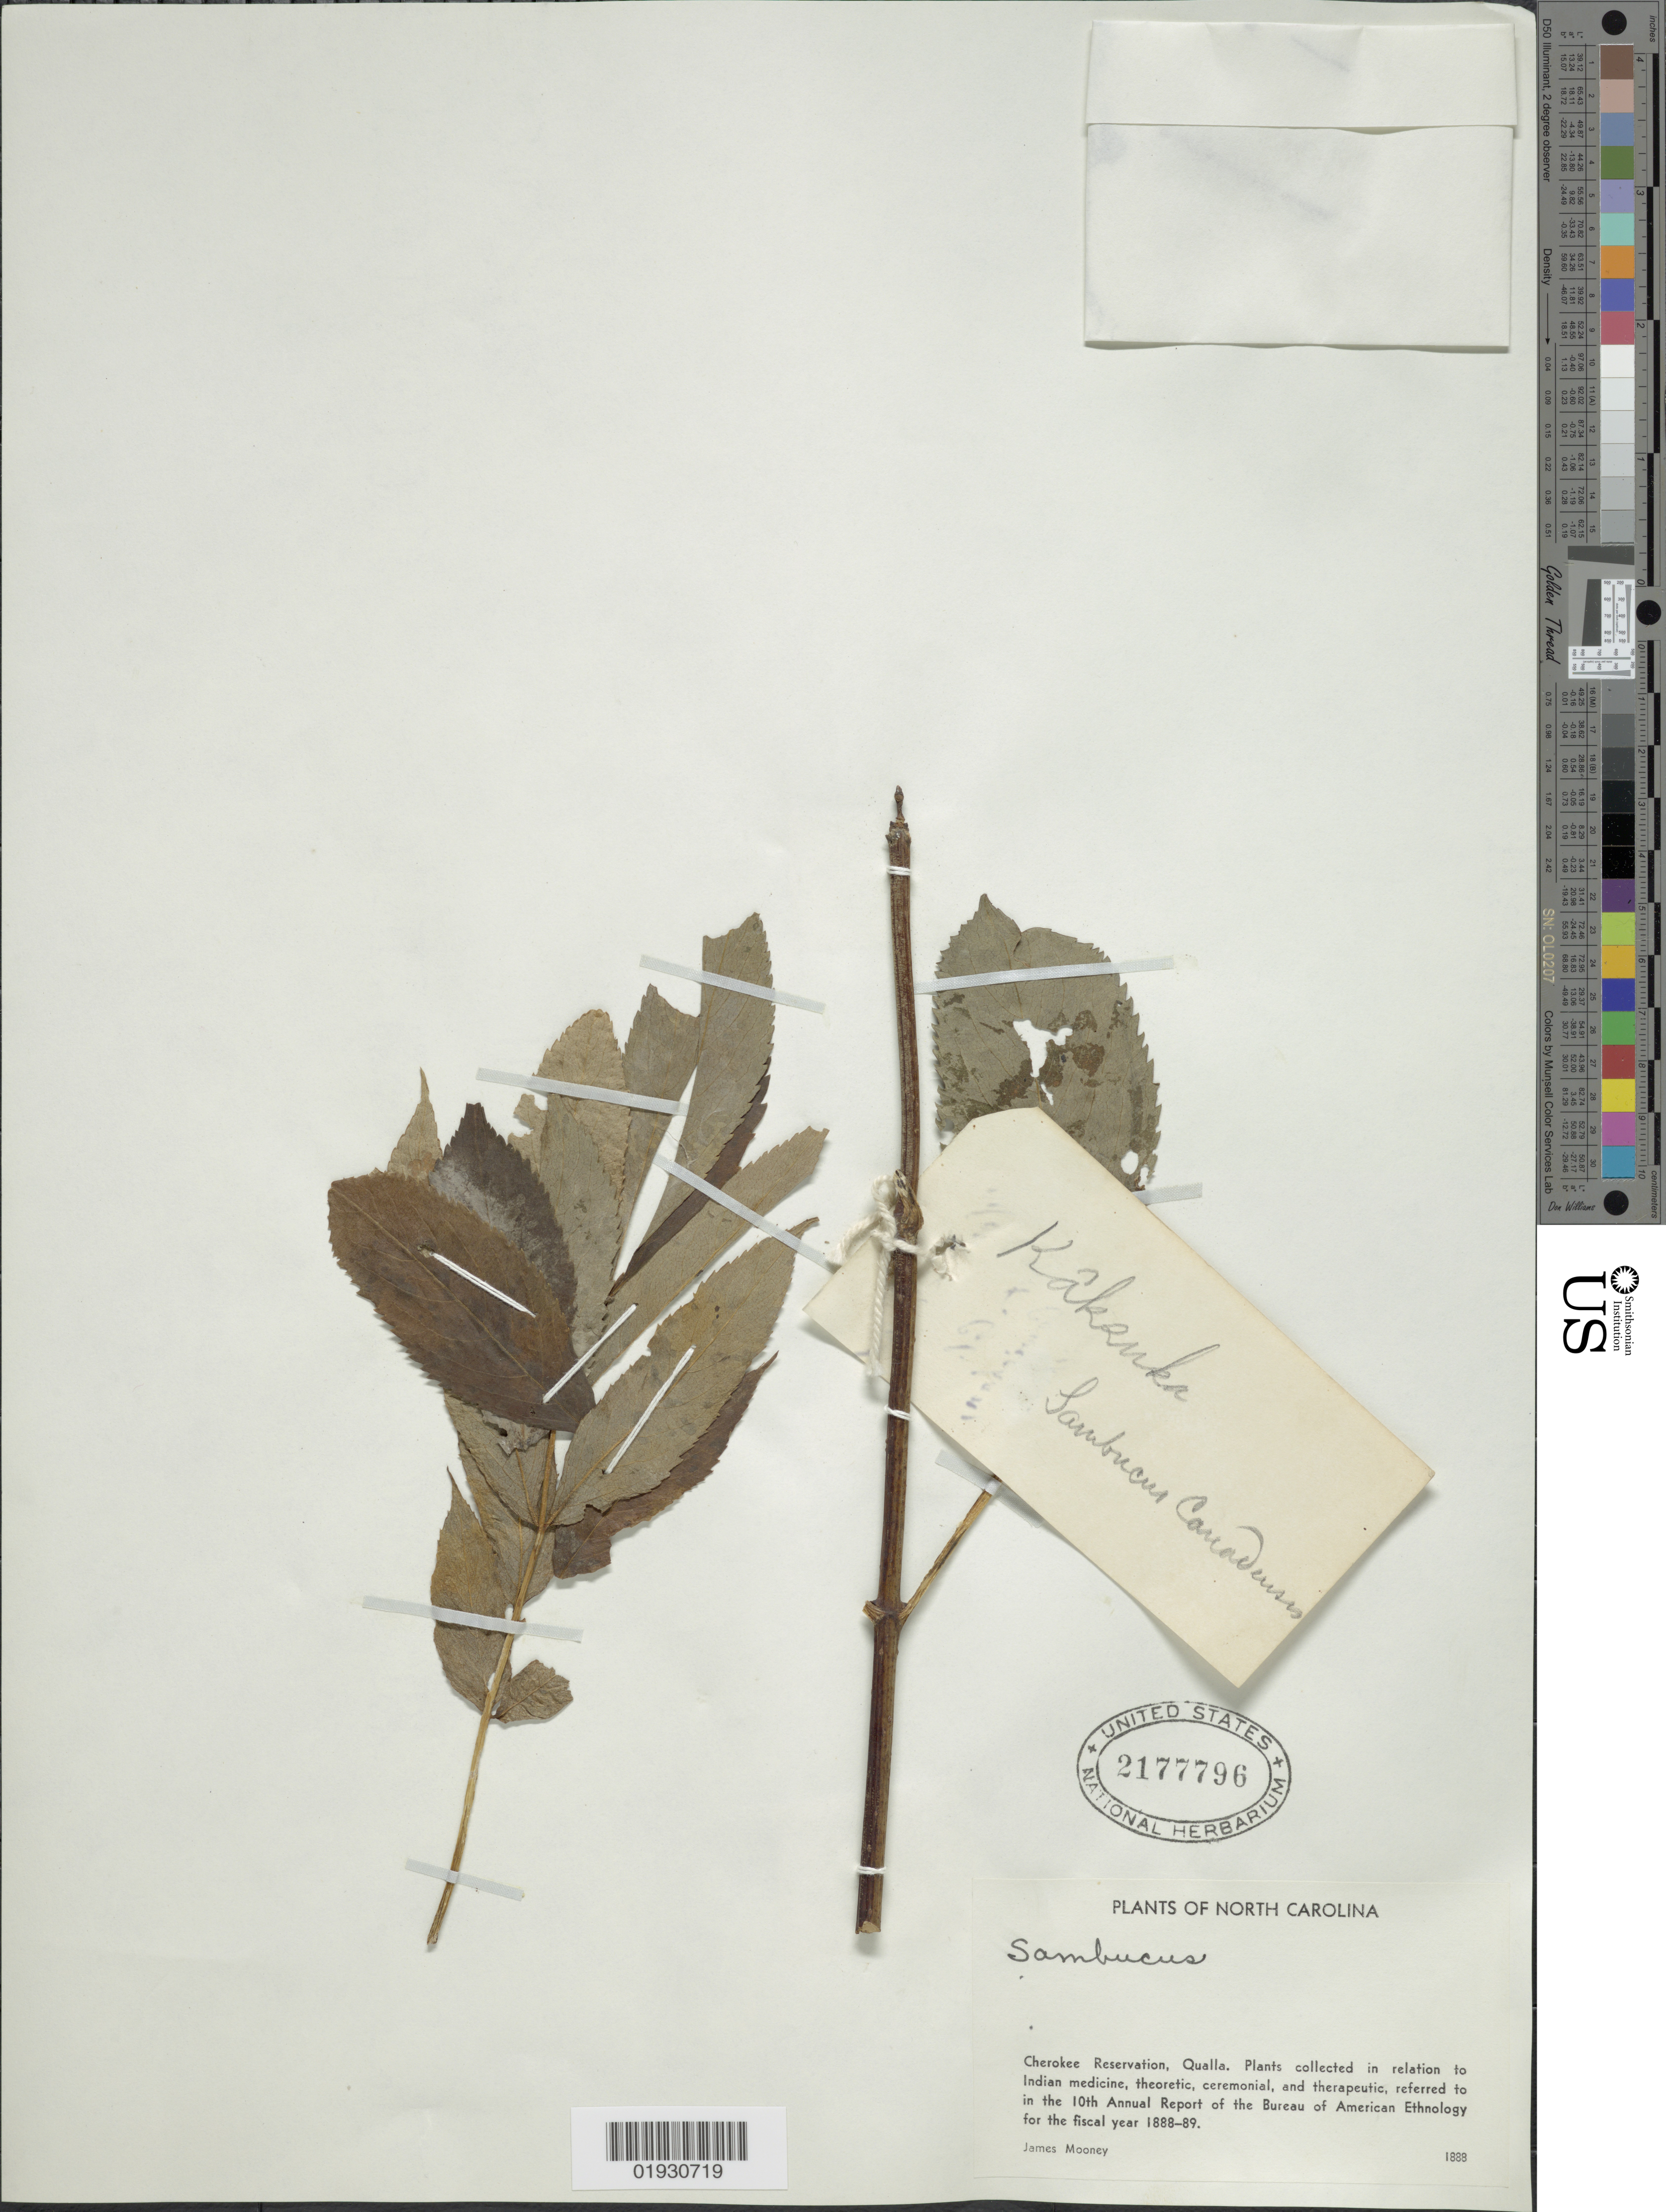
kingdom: Plantae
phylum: Tracheophyta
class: Magnoliopsida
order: Dipsacales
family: Viburnaceae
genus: Sambucus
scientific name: Sambucus canadensis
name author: L.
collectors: J. Mooney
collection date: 1888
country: United States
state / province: North Carolina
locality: Cherokee Reservation, Qualla.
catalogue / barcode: US 2177796